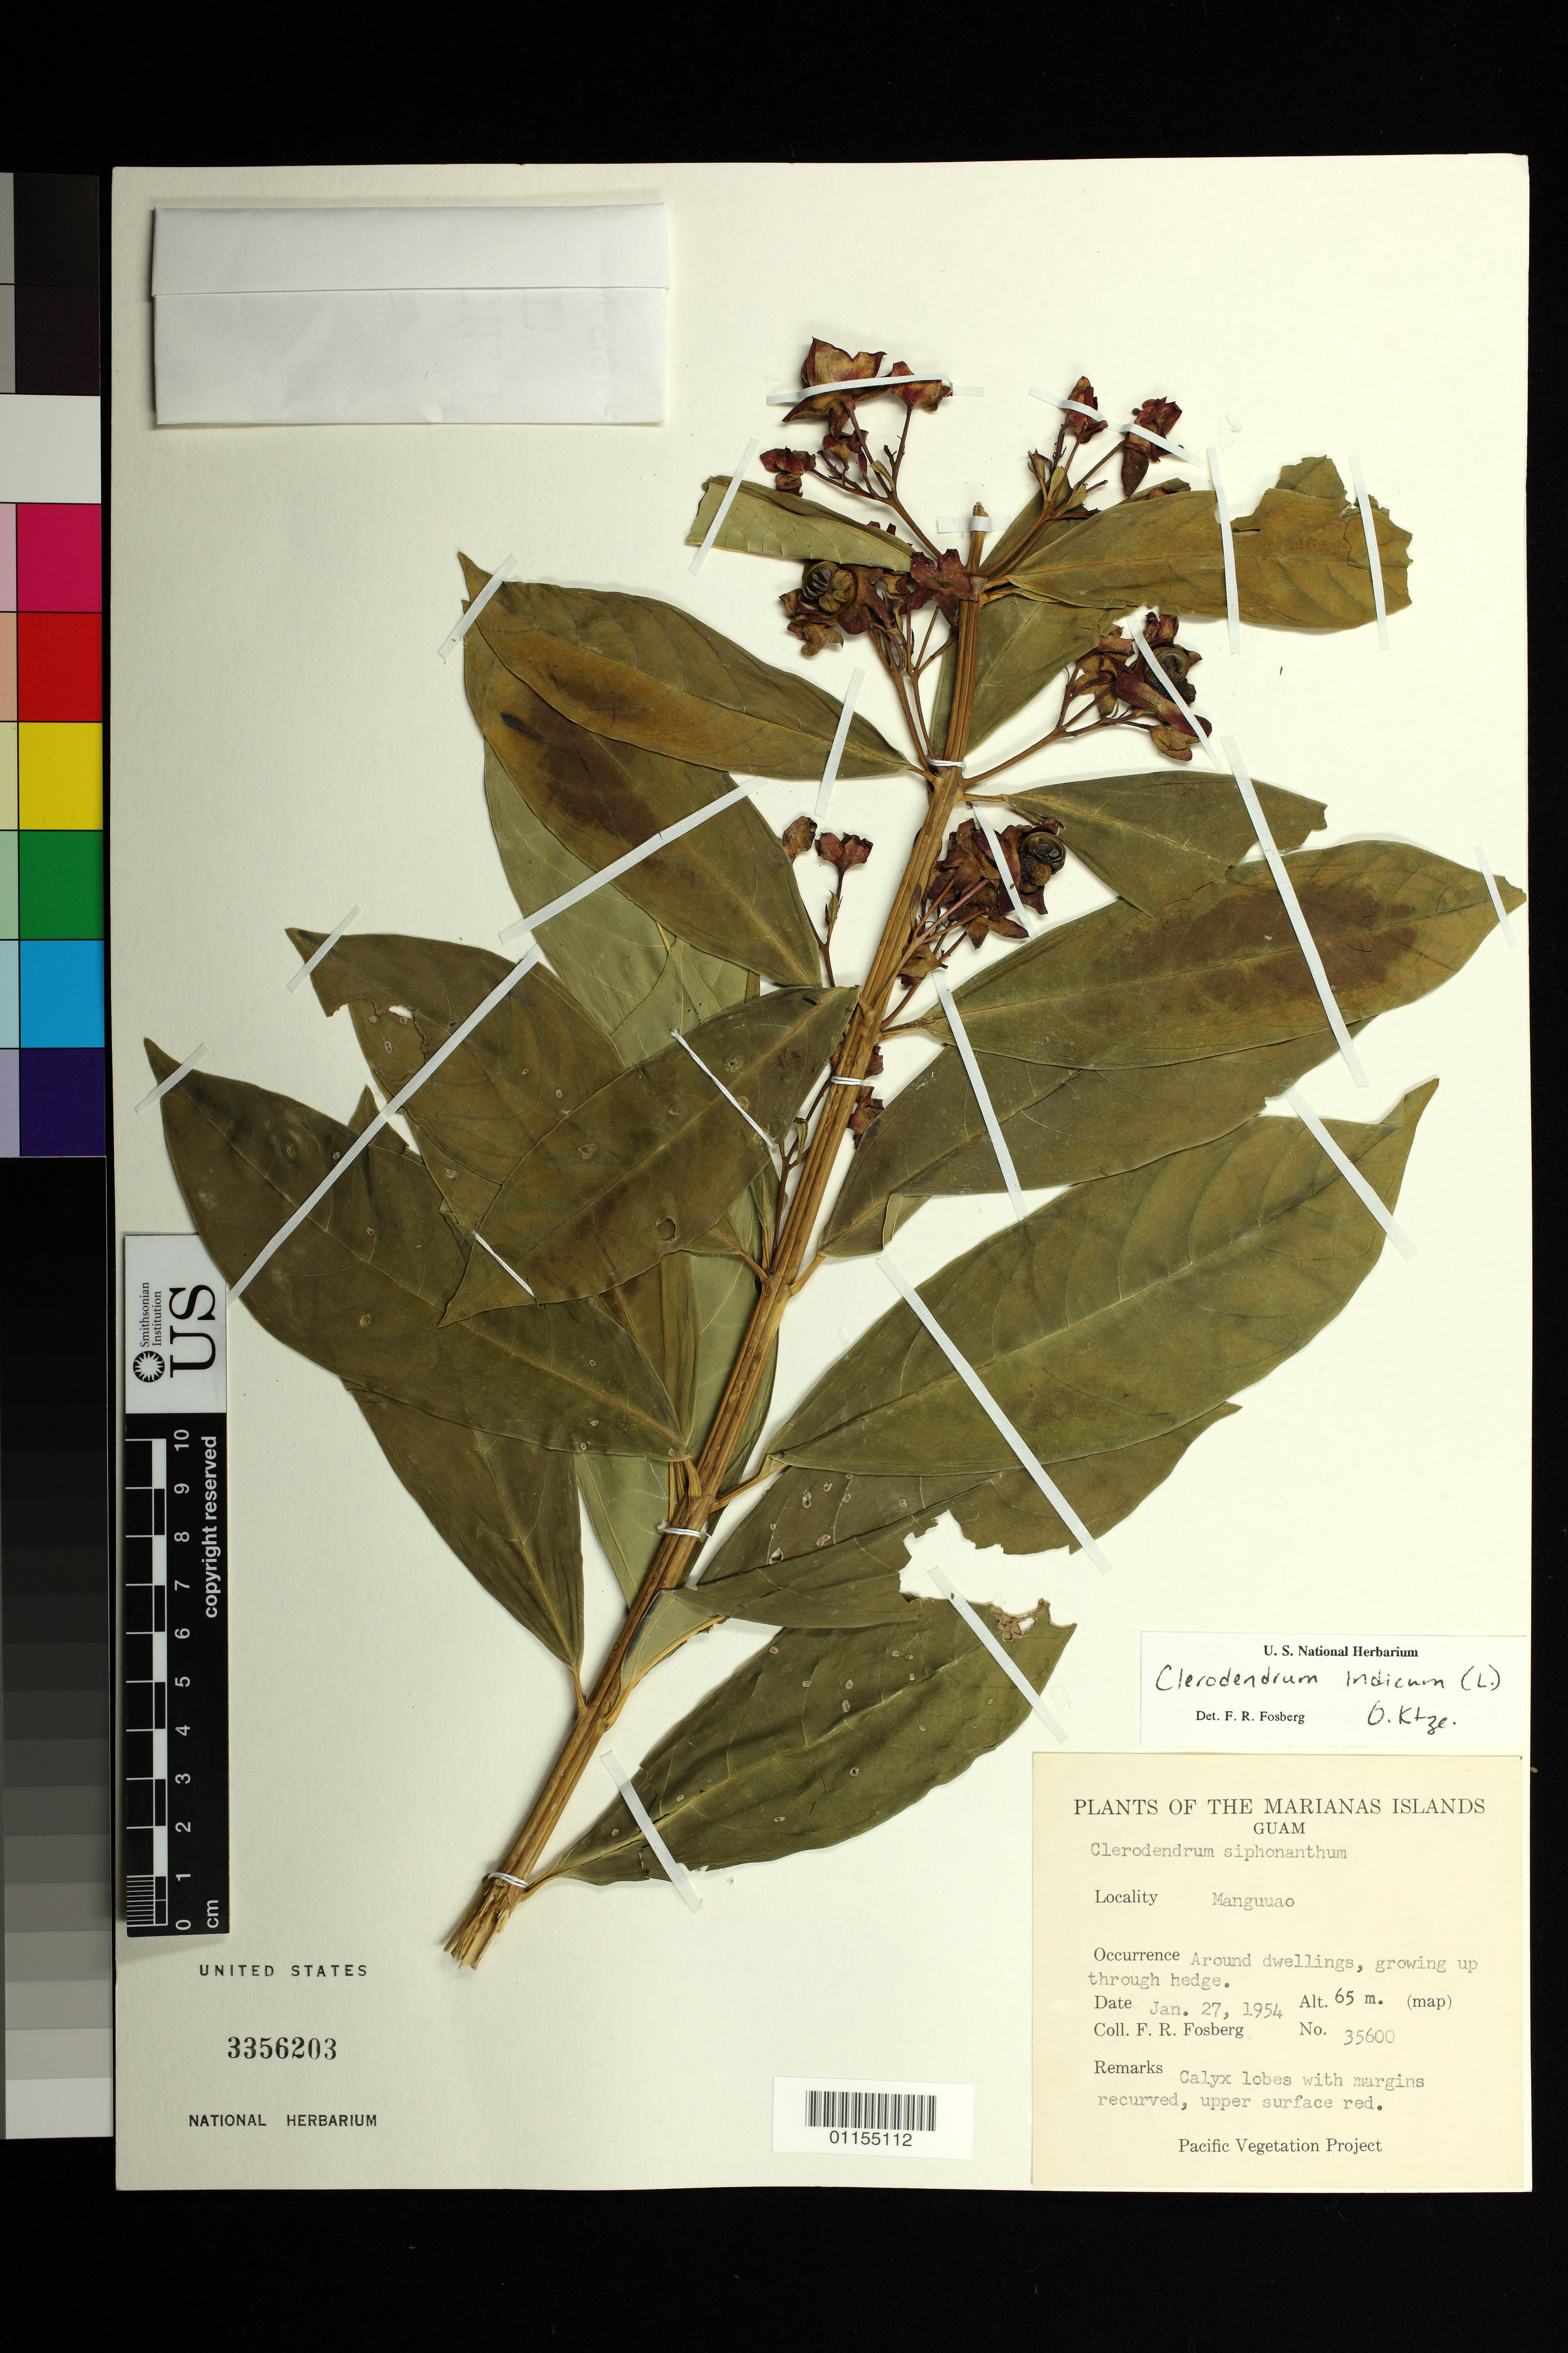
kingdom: Plantae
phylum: Tracheophyta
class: Magnoliopsida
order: Lamiales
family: Lamiaceae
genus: Clerodendrum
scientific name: Clerodendrum indicum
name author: (L.) Kuntze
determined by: Fosberg, F. R.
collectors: F. R. Fosberg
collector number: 35600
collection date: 1954-01-27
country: Guam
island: Guam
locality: Manguuao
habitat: Around dwellings.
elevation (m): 65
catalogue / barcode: US 3356203